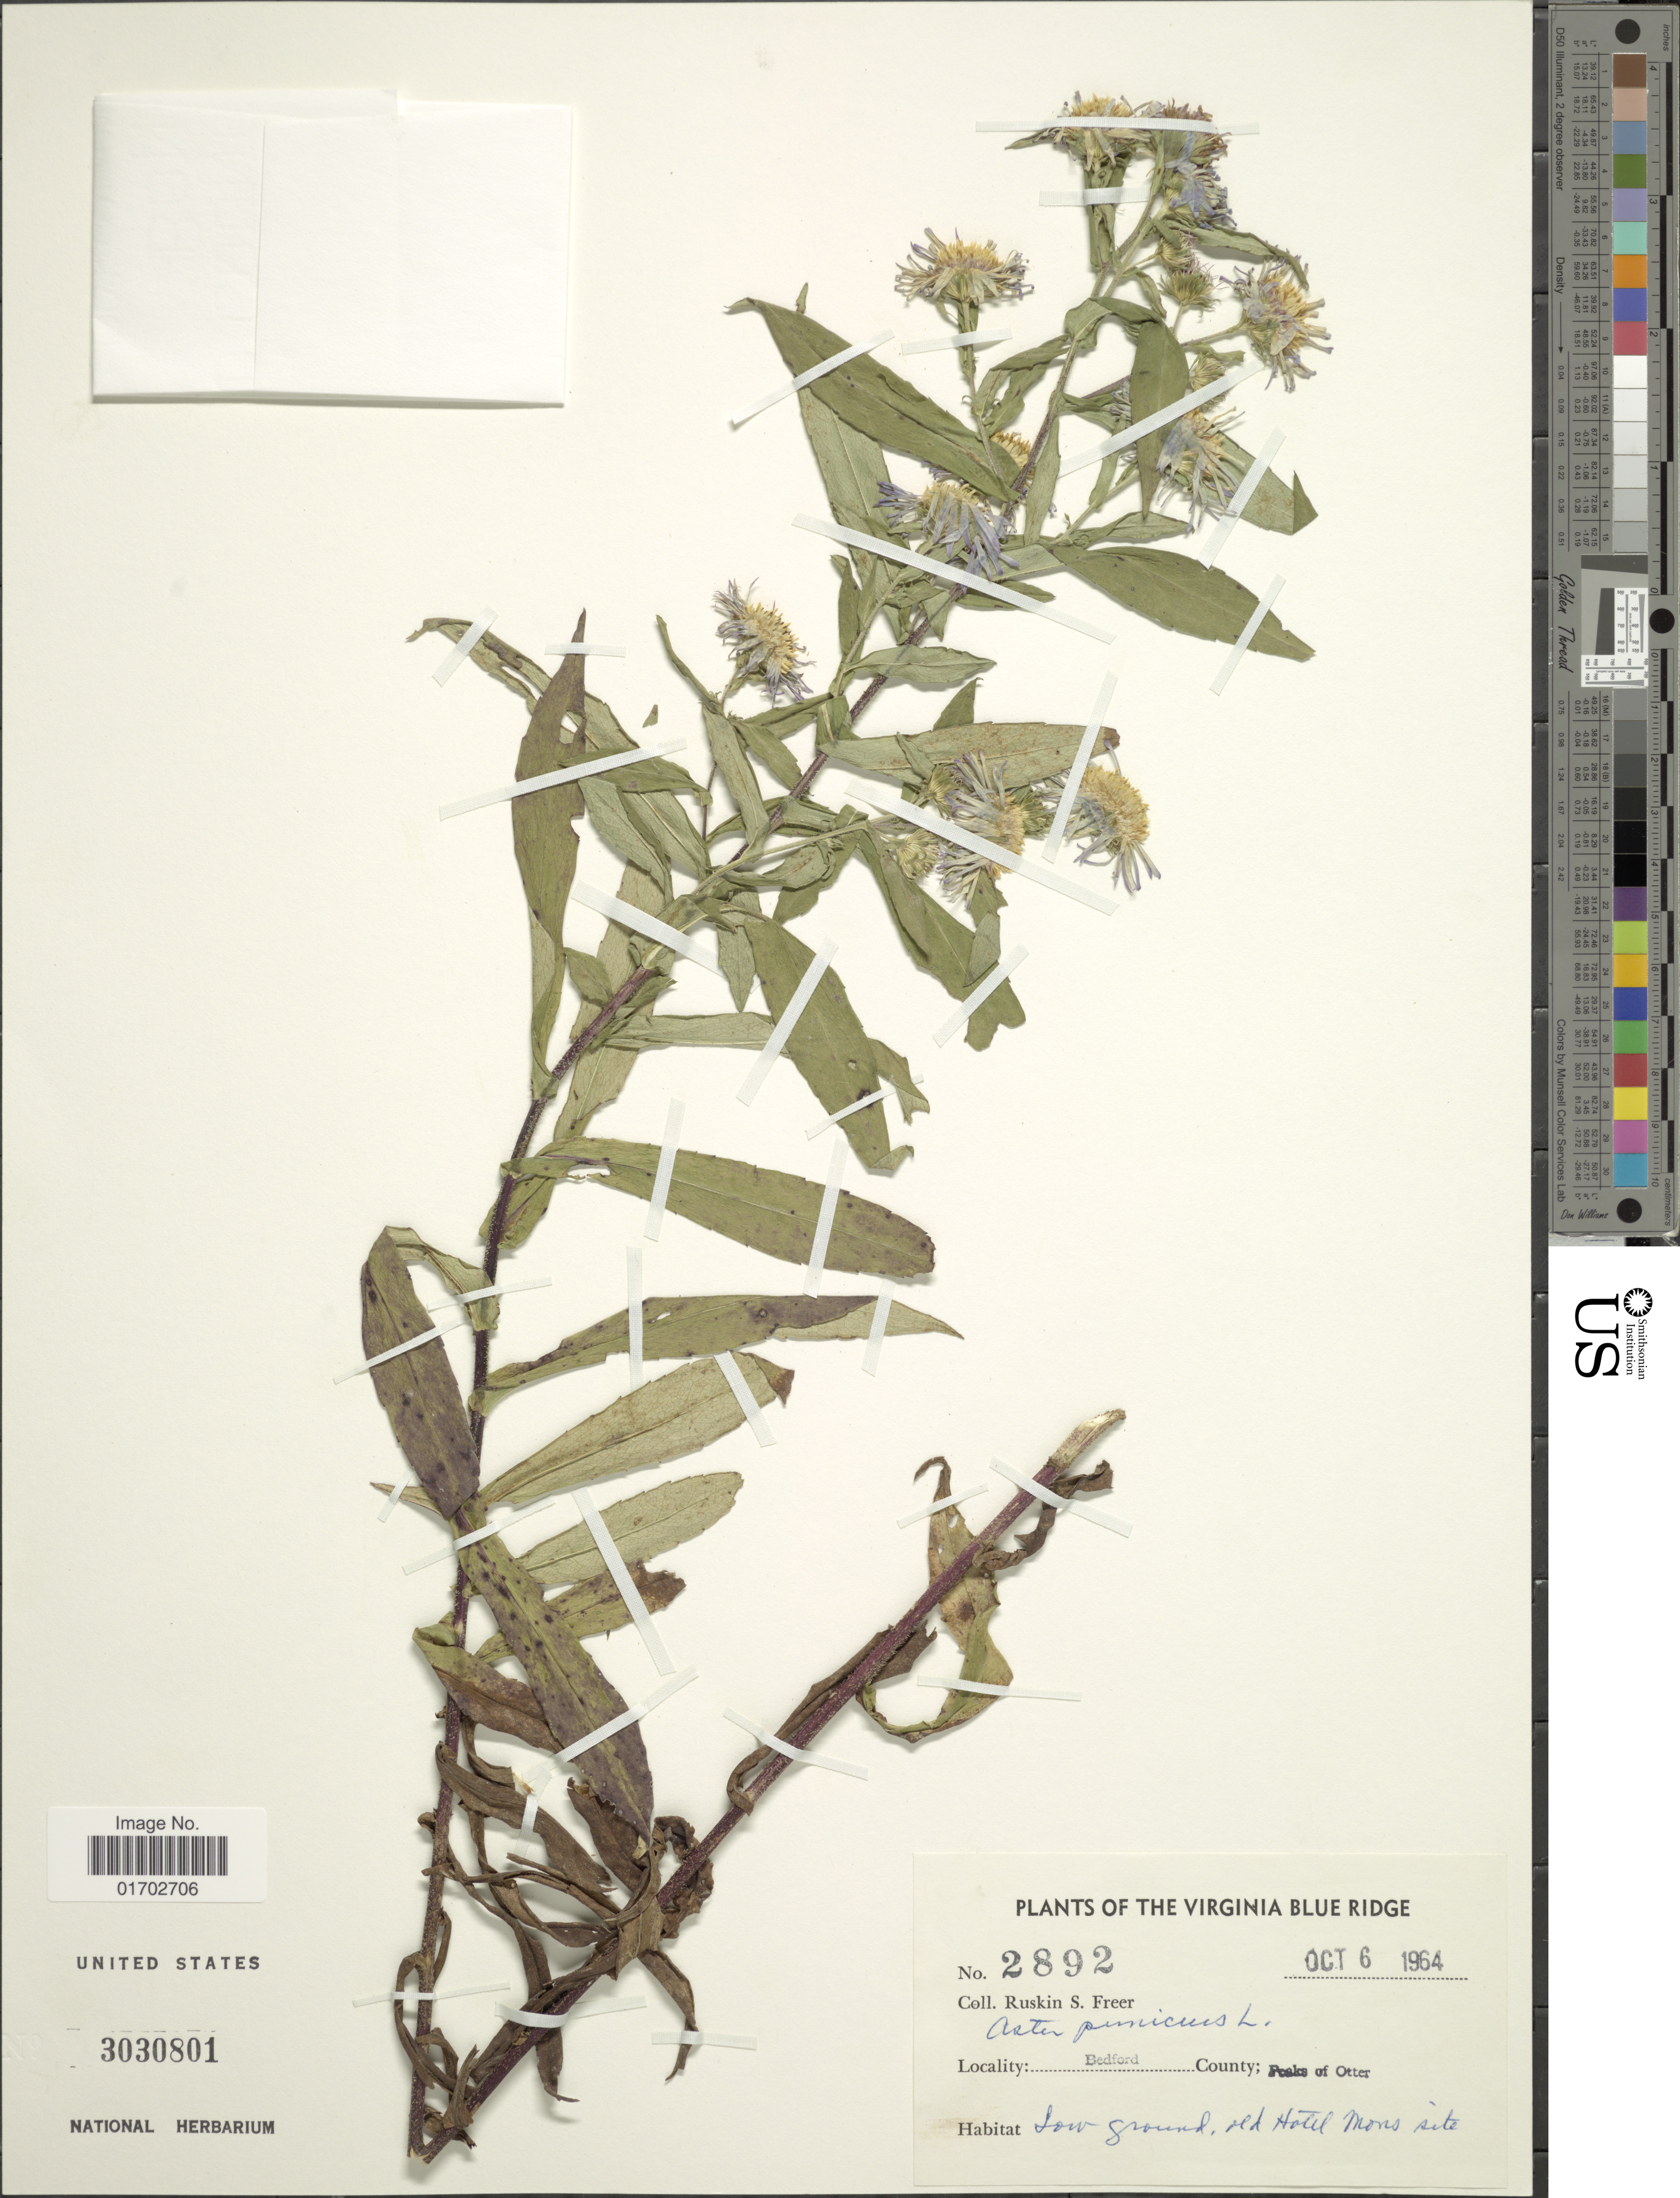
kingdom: Plantae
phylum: Tracheophyta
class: Magnoliopsida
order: Asterales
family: Asteraceae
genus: Symphyotrichum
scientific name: Symphyotrichum puniceum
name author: (L.) Á. Löve & D. Löve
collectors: R. Freer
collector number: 2892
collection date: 1964-10-06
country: United States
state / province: Virginia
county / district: Bedford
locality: The Virginia Blue Ridge, Bedford, County; Peak of Otter, Low ground, old Hotel Mons site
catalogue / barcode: US 3030801